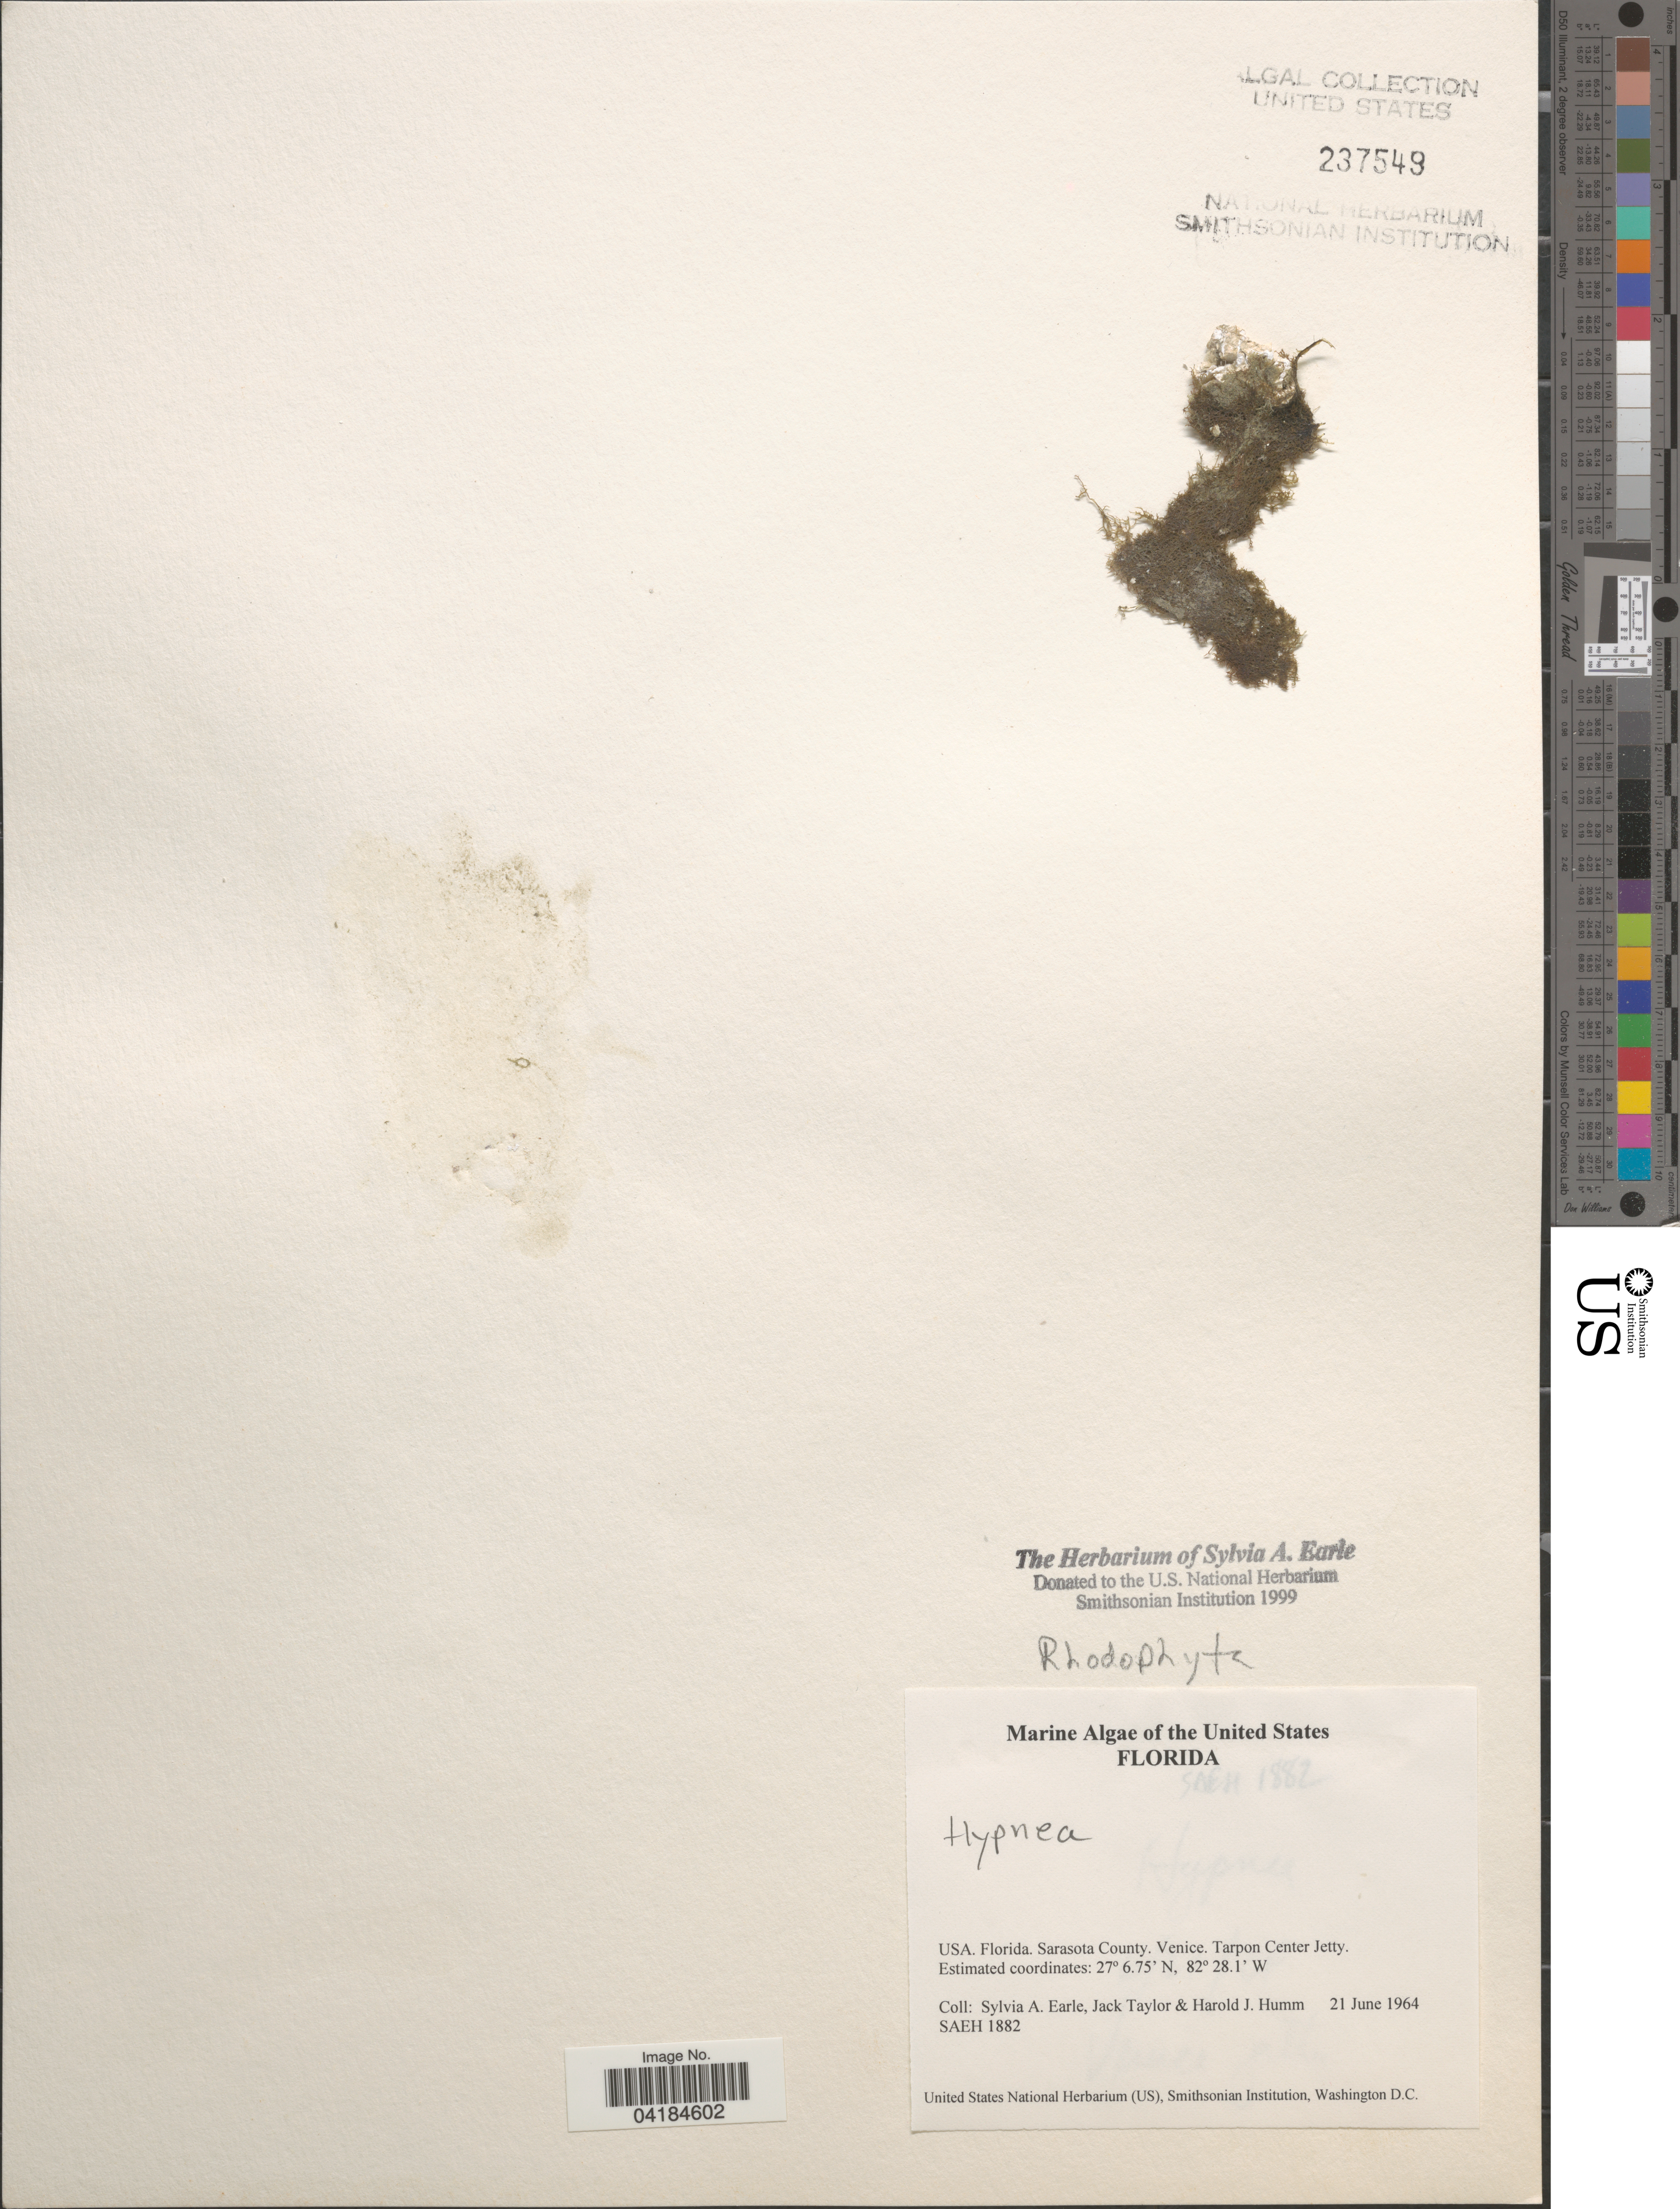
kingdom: Plantae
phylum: Rhodophyta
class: Florideophyceae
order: Gigartinales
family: Cystocloniaceae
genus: Hypnea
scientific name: Hypnea sp.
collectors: S. A. Earle, J. Taylor & H. J. Humm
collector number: SAEH1882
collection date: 1964-06-21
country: United States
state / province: Florida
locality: Sarasota County. Venice. Tarpon Center Jetty.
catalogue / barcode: US 237549